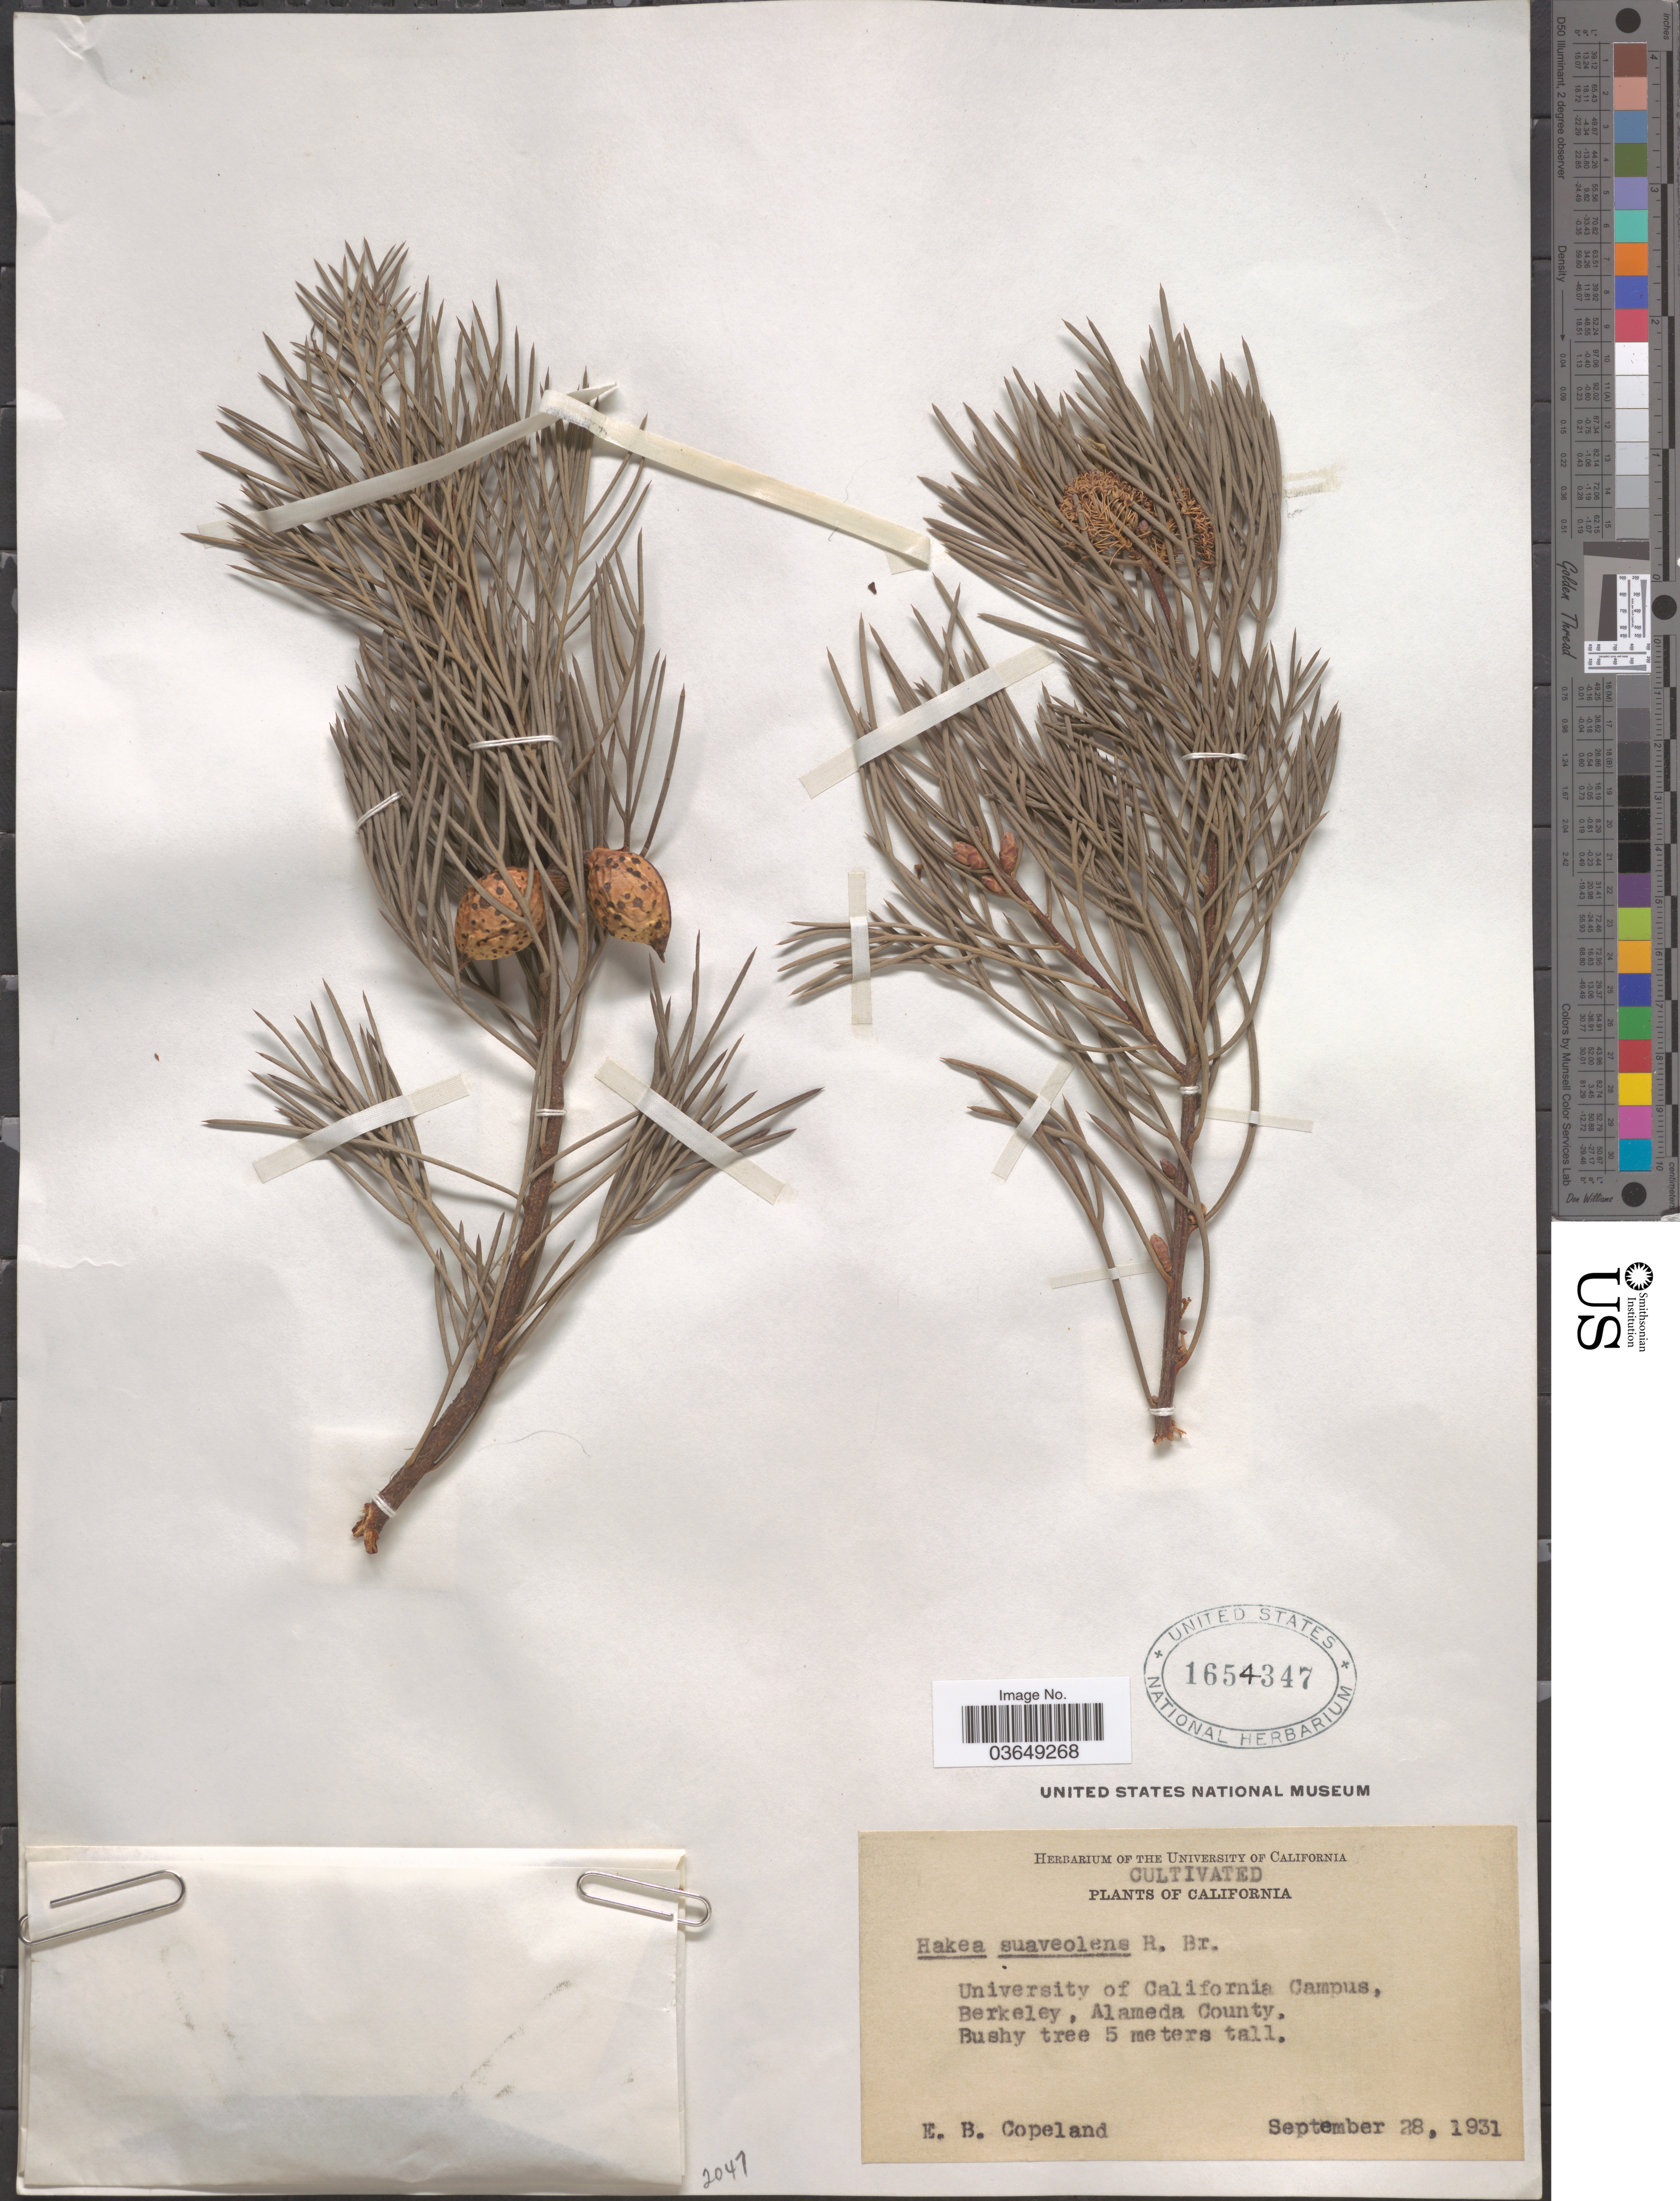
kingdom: Plantae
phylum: Tracheophyta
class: Magnoliopsida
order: Proteales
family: Proteaceae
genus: Hakea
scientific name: Hakea suaveolens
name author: R. Br.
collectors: E. B. Copeland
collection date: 1931-09-28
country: United States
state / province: California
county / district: Alameda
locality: University of California Campus, Berkeley, Alameda County.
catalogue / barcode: US 1654347